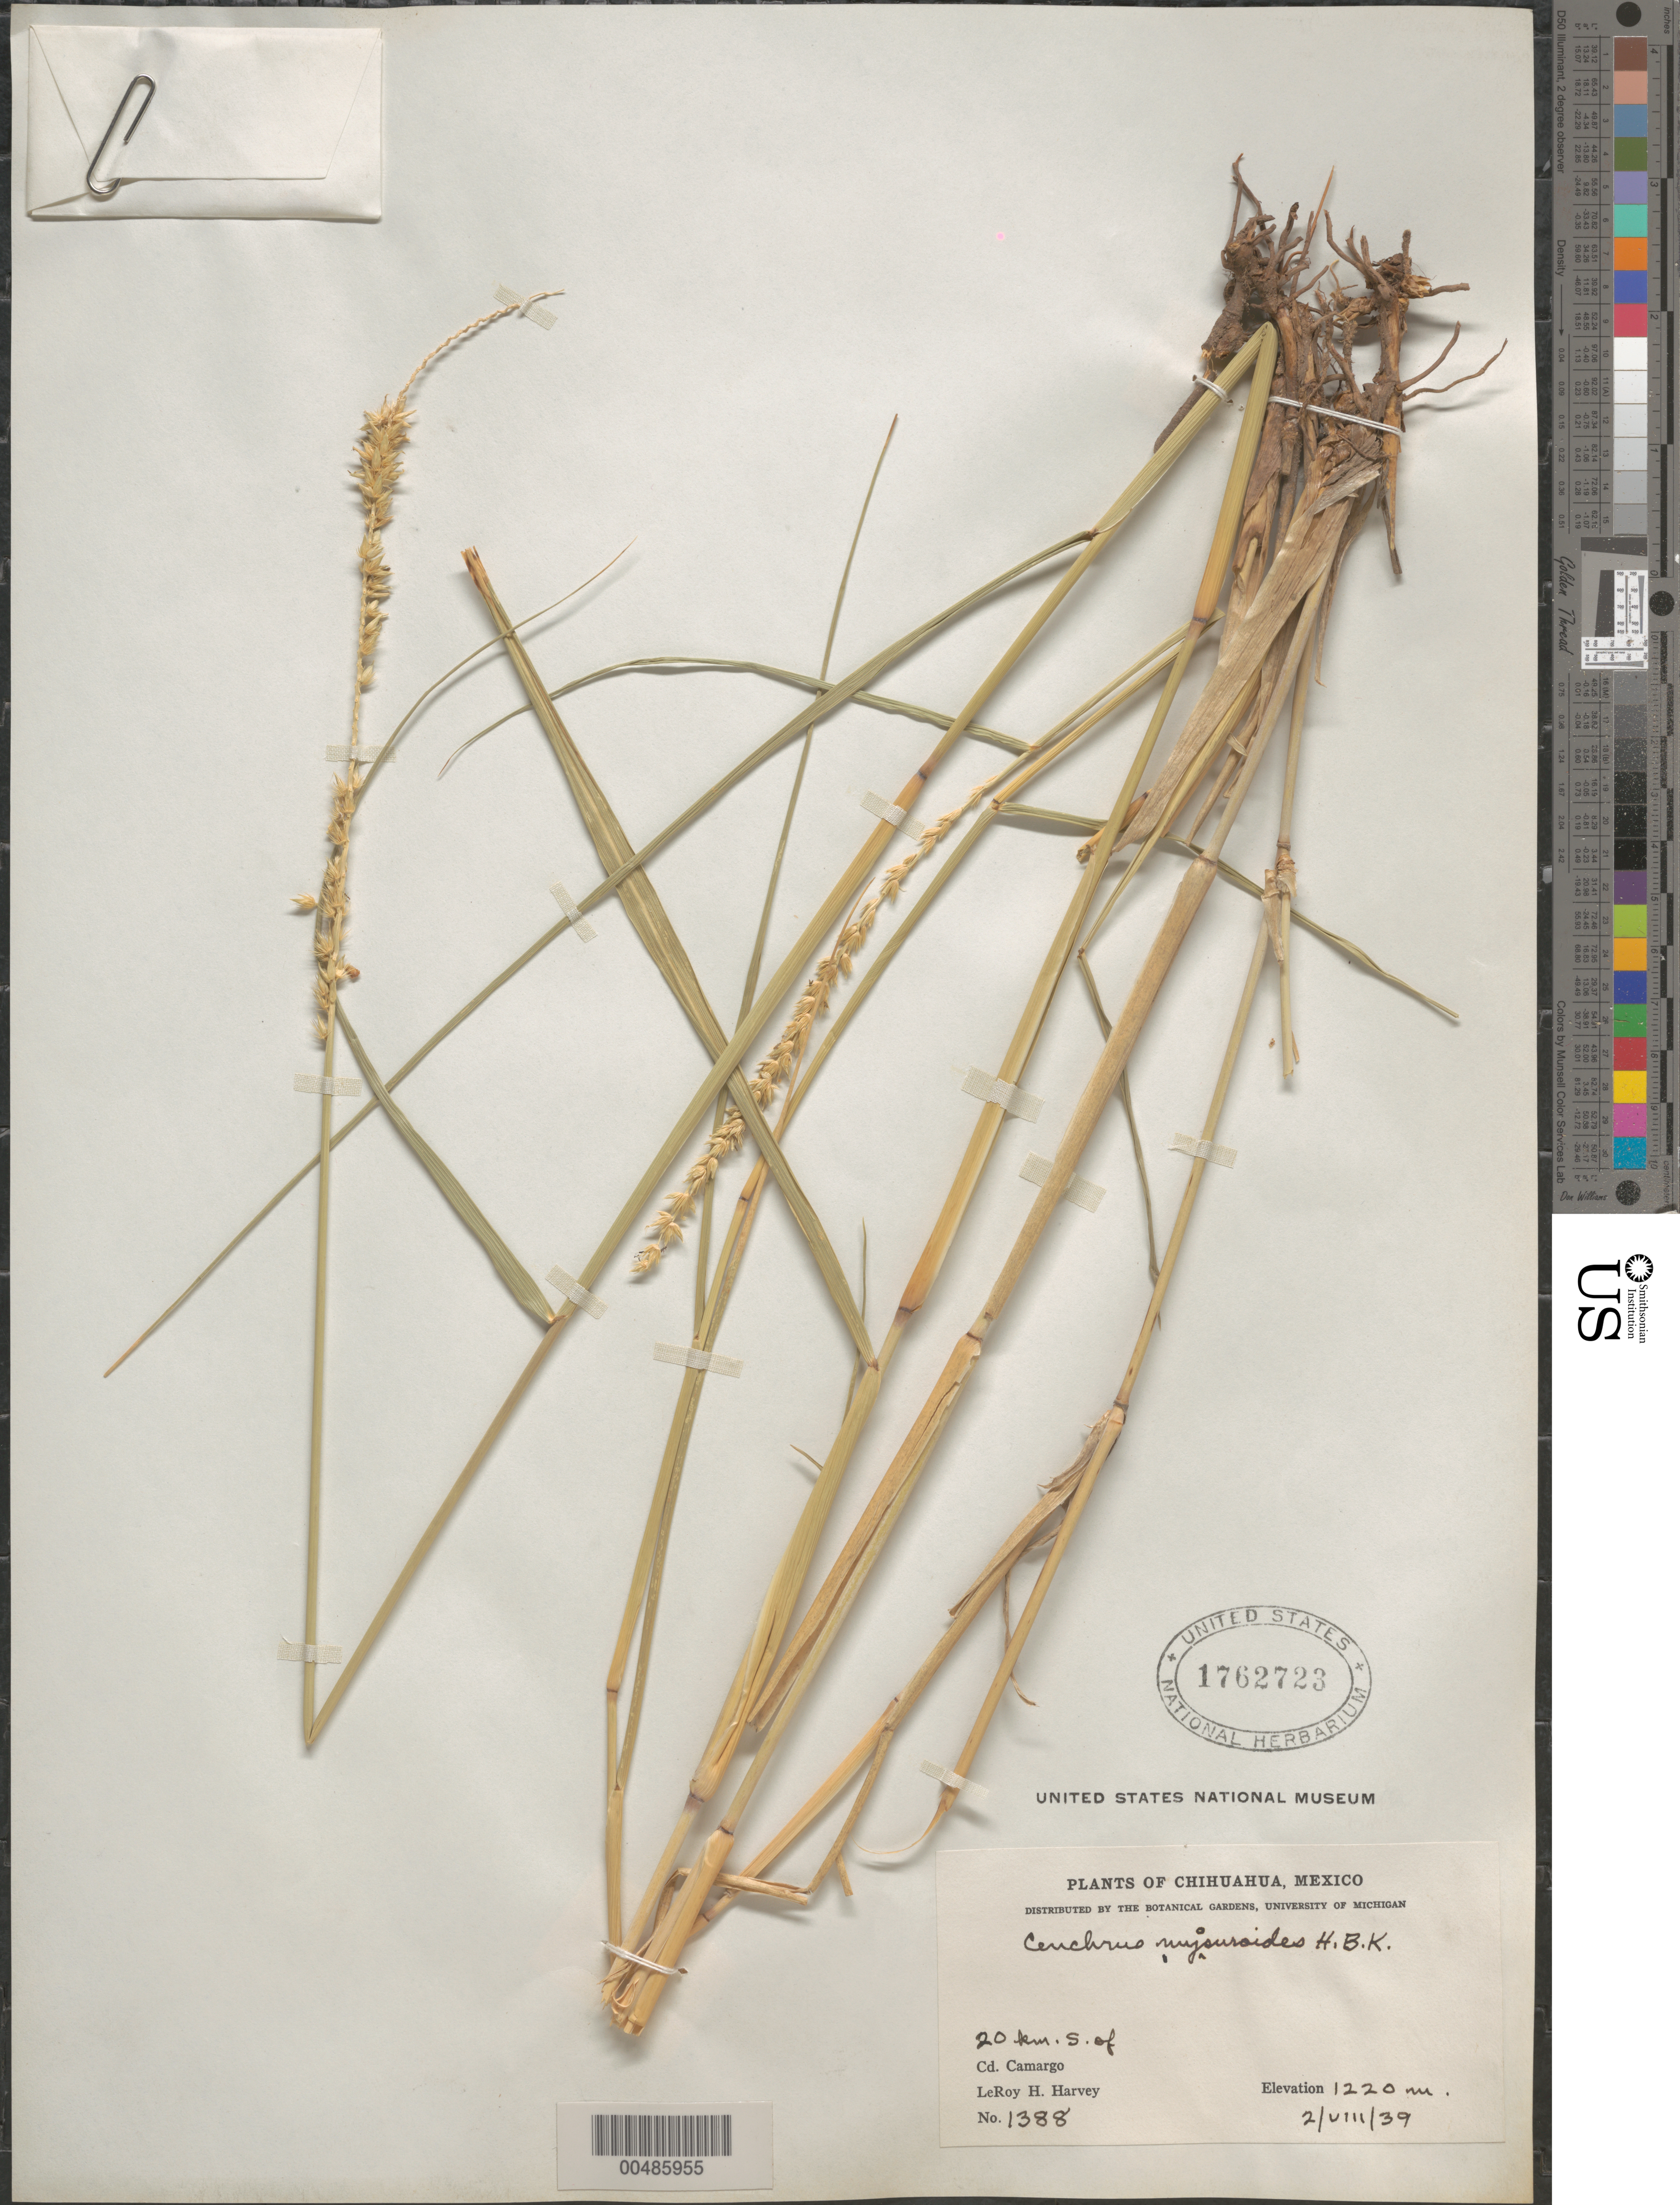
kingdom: Plantae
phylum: Tracheophyta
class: Liliopsida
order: Poales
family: Poaceae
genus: Cenchrus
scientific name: Cenchrus myosuroides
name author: Kunth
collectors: L. H. Harvey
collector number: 1388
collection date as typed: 2 Aug 1939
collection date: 1939-08-02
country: Mexico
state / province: Chihuahua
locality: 20 km S of Cd. Camargo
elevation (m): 1220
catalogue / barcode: US 1762723